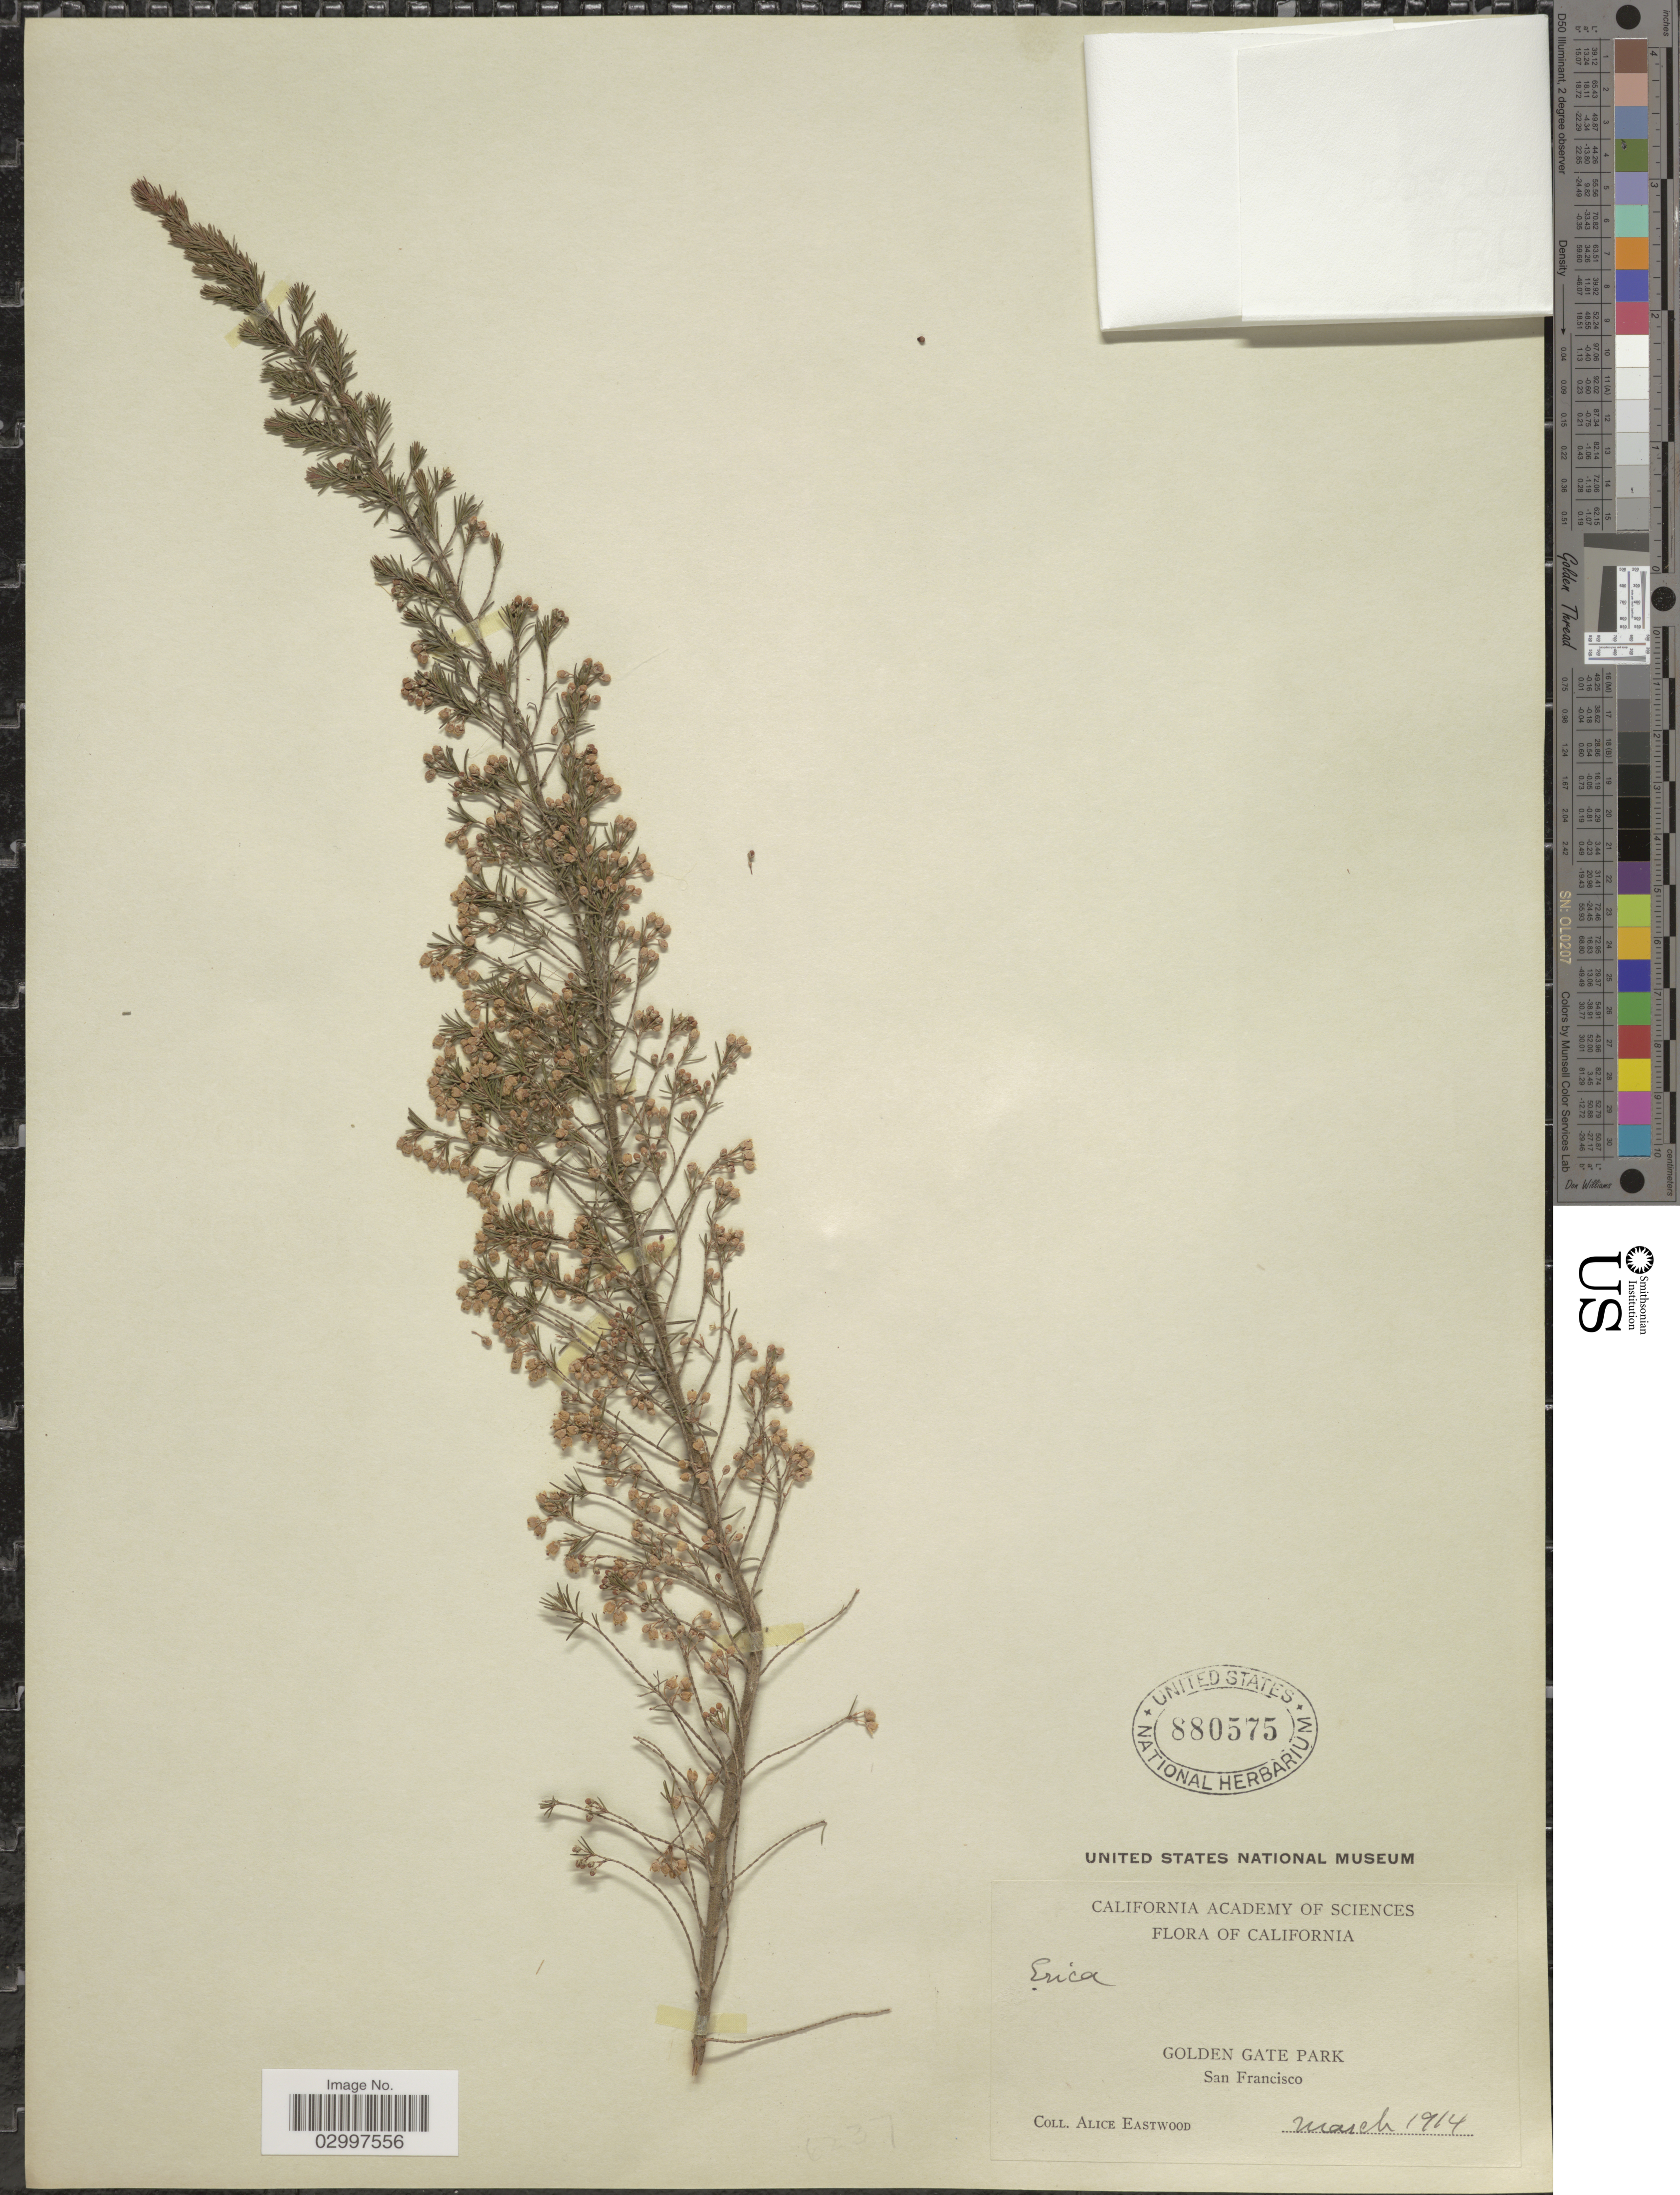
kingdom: Plantae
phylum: Tracheophyta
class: Magnoliopsida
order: Ericales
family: Ericaceae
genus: Erica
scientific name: Erica persoluta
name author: L.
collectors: A. Eastwood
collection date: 1914-03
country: United States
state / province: California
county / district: San Francisco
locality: Golden Gate Park. San Francisco.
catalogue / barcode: US 880575